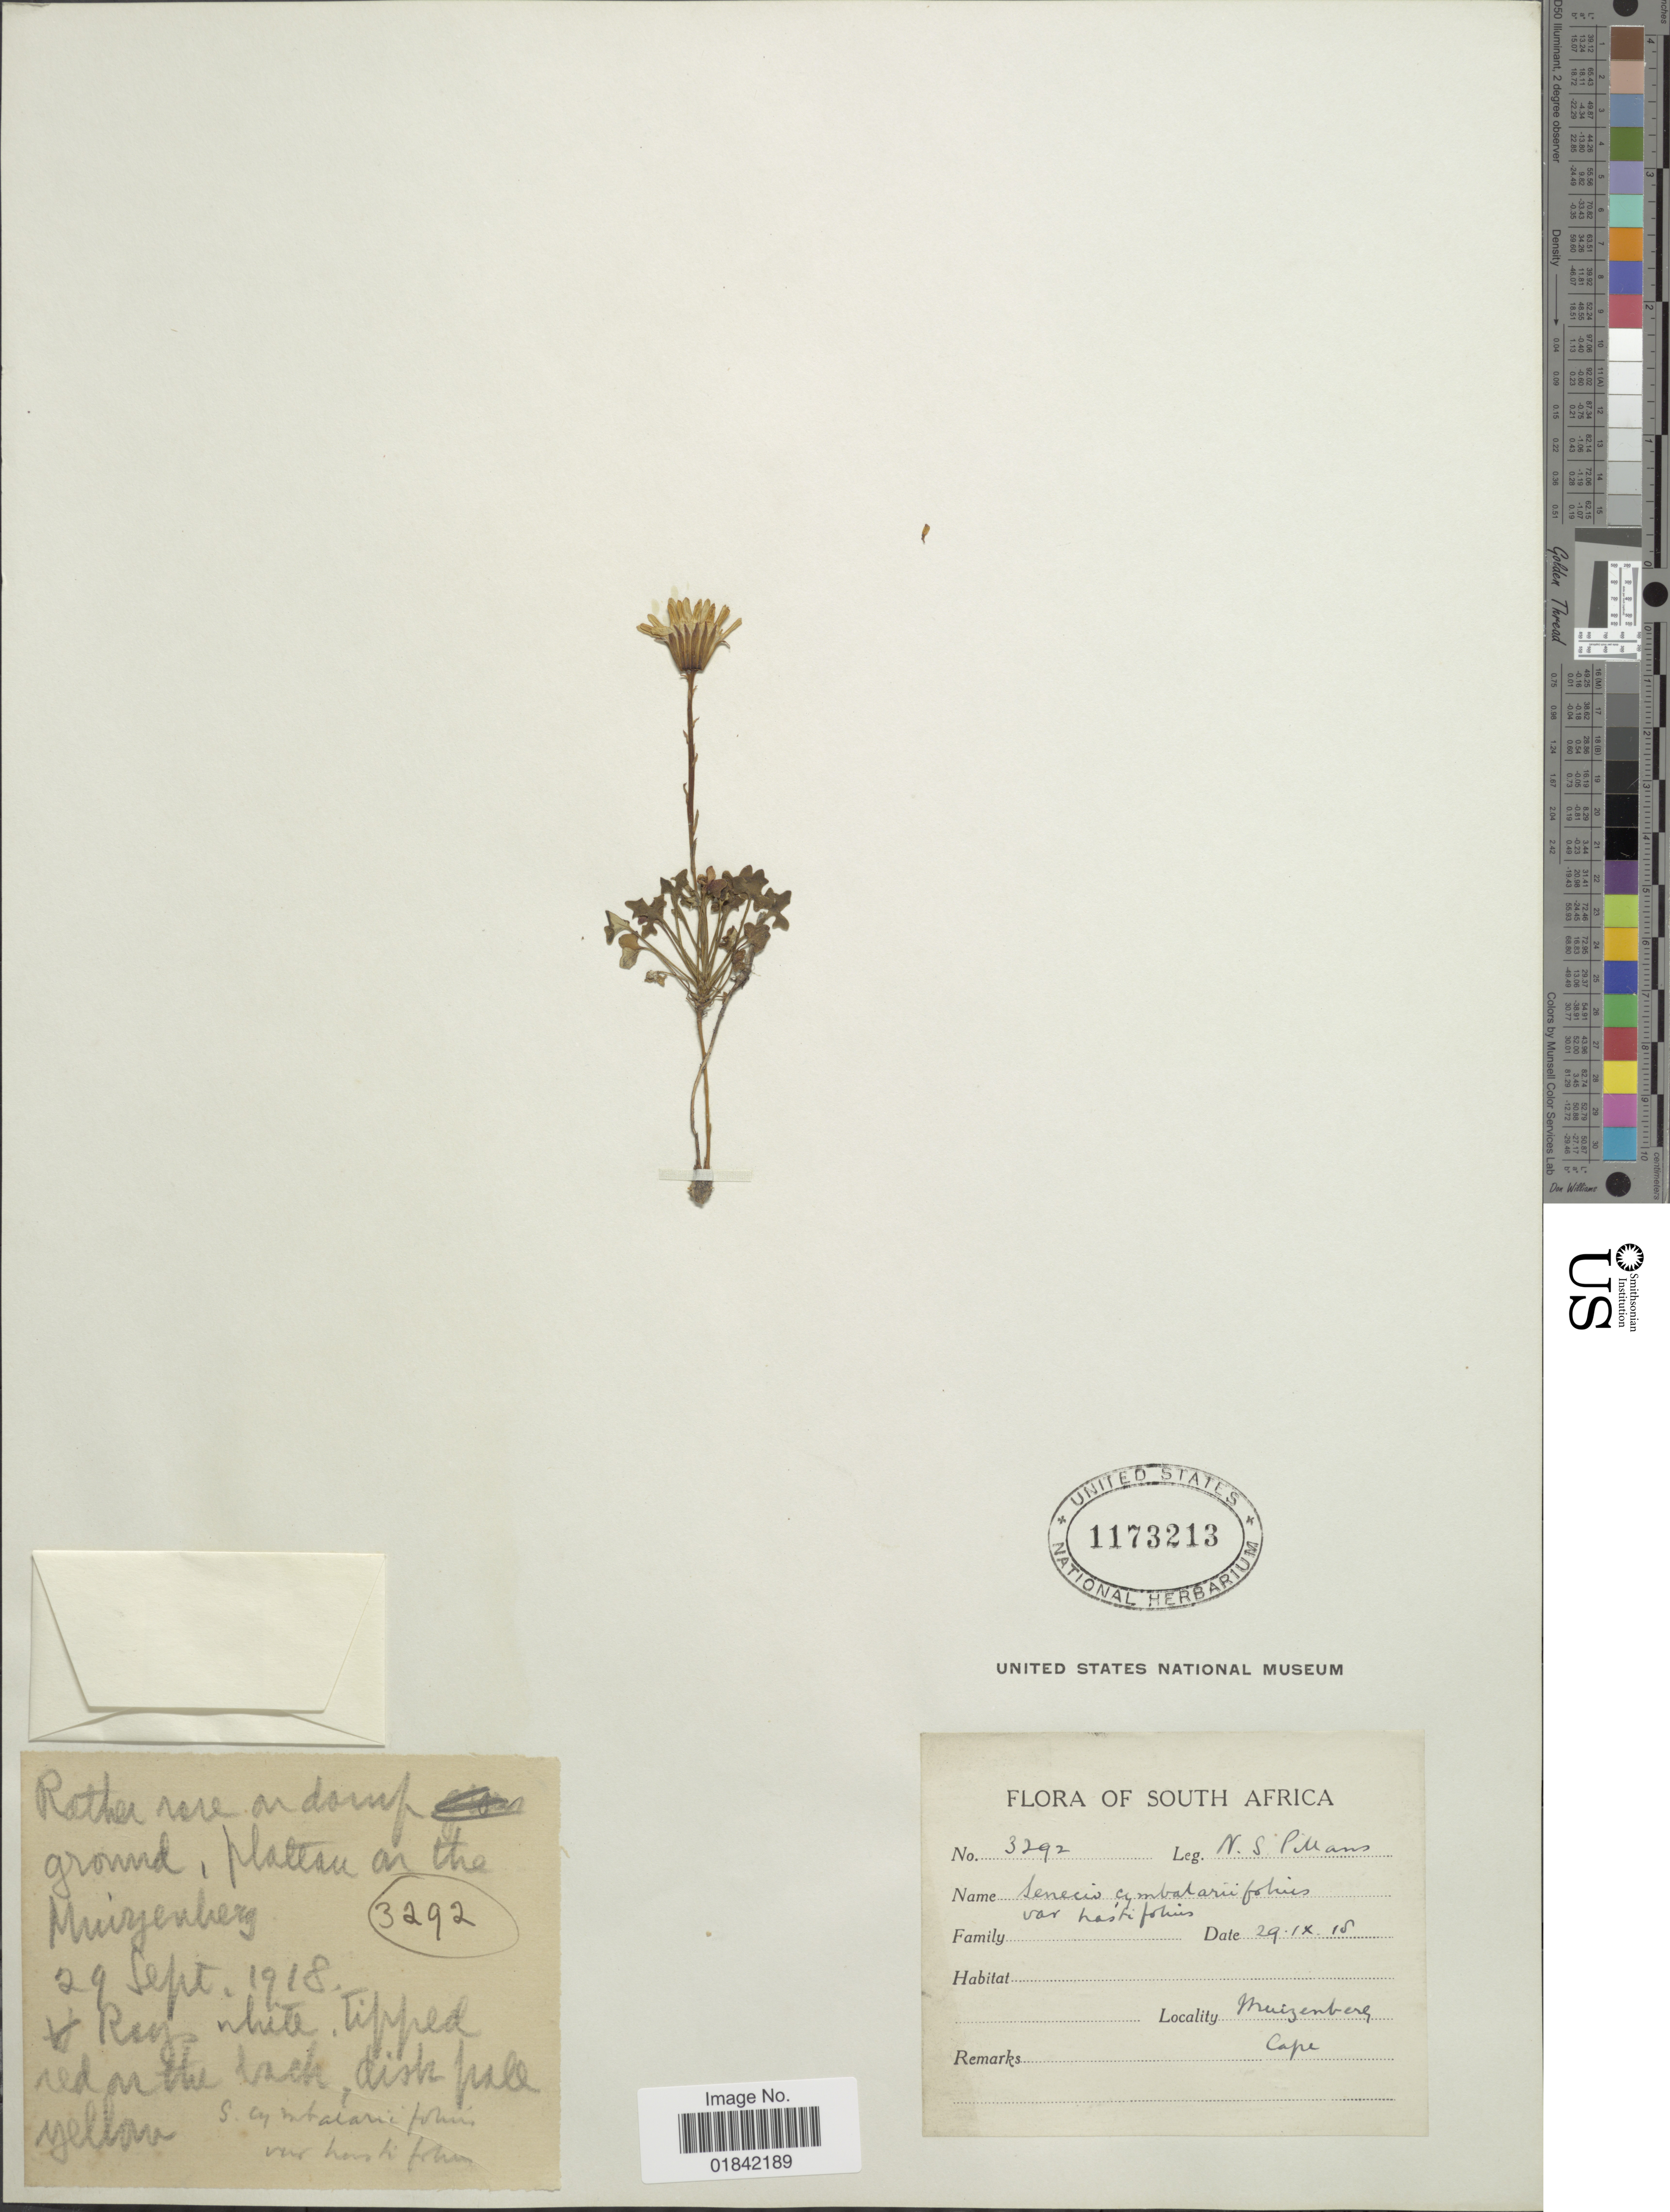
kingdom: Plantae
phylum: Tracheophyta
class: Magnoliopsida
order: Asterales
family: Asteraceae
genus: Senecio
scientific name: Senecio cymbalariifolius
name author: (L.) Less.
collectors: N. S. Pillans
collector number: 3292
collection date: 1918-09-29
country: South Africa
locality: Plateau on the Muizenberg, Cape,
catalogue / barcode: US 1173213